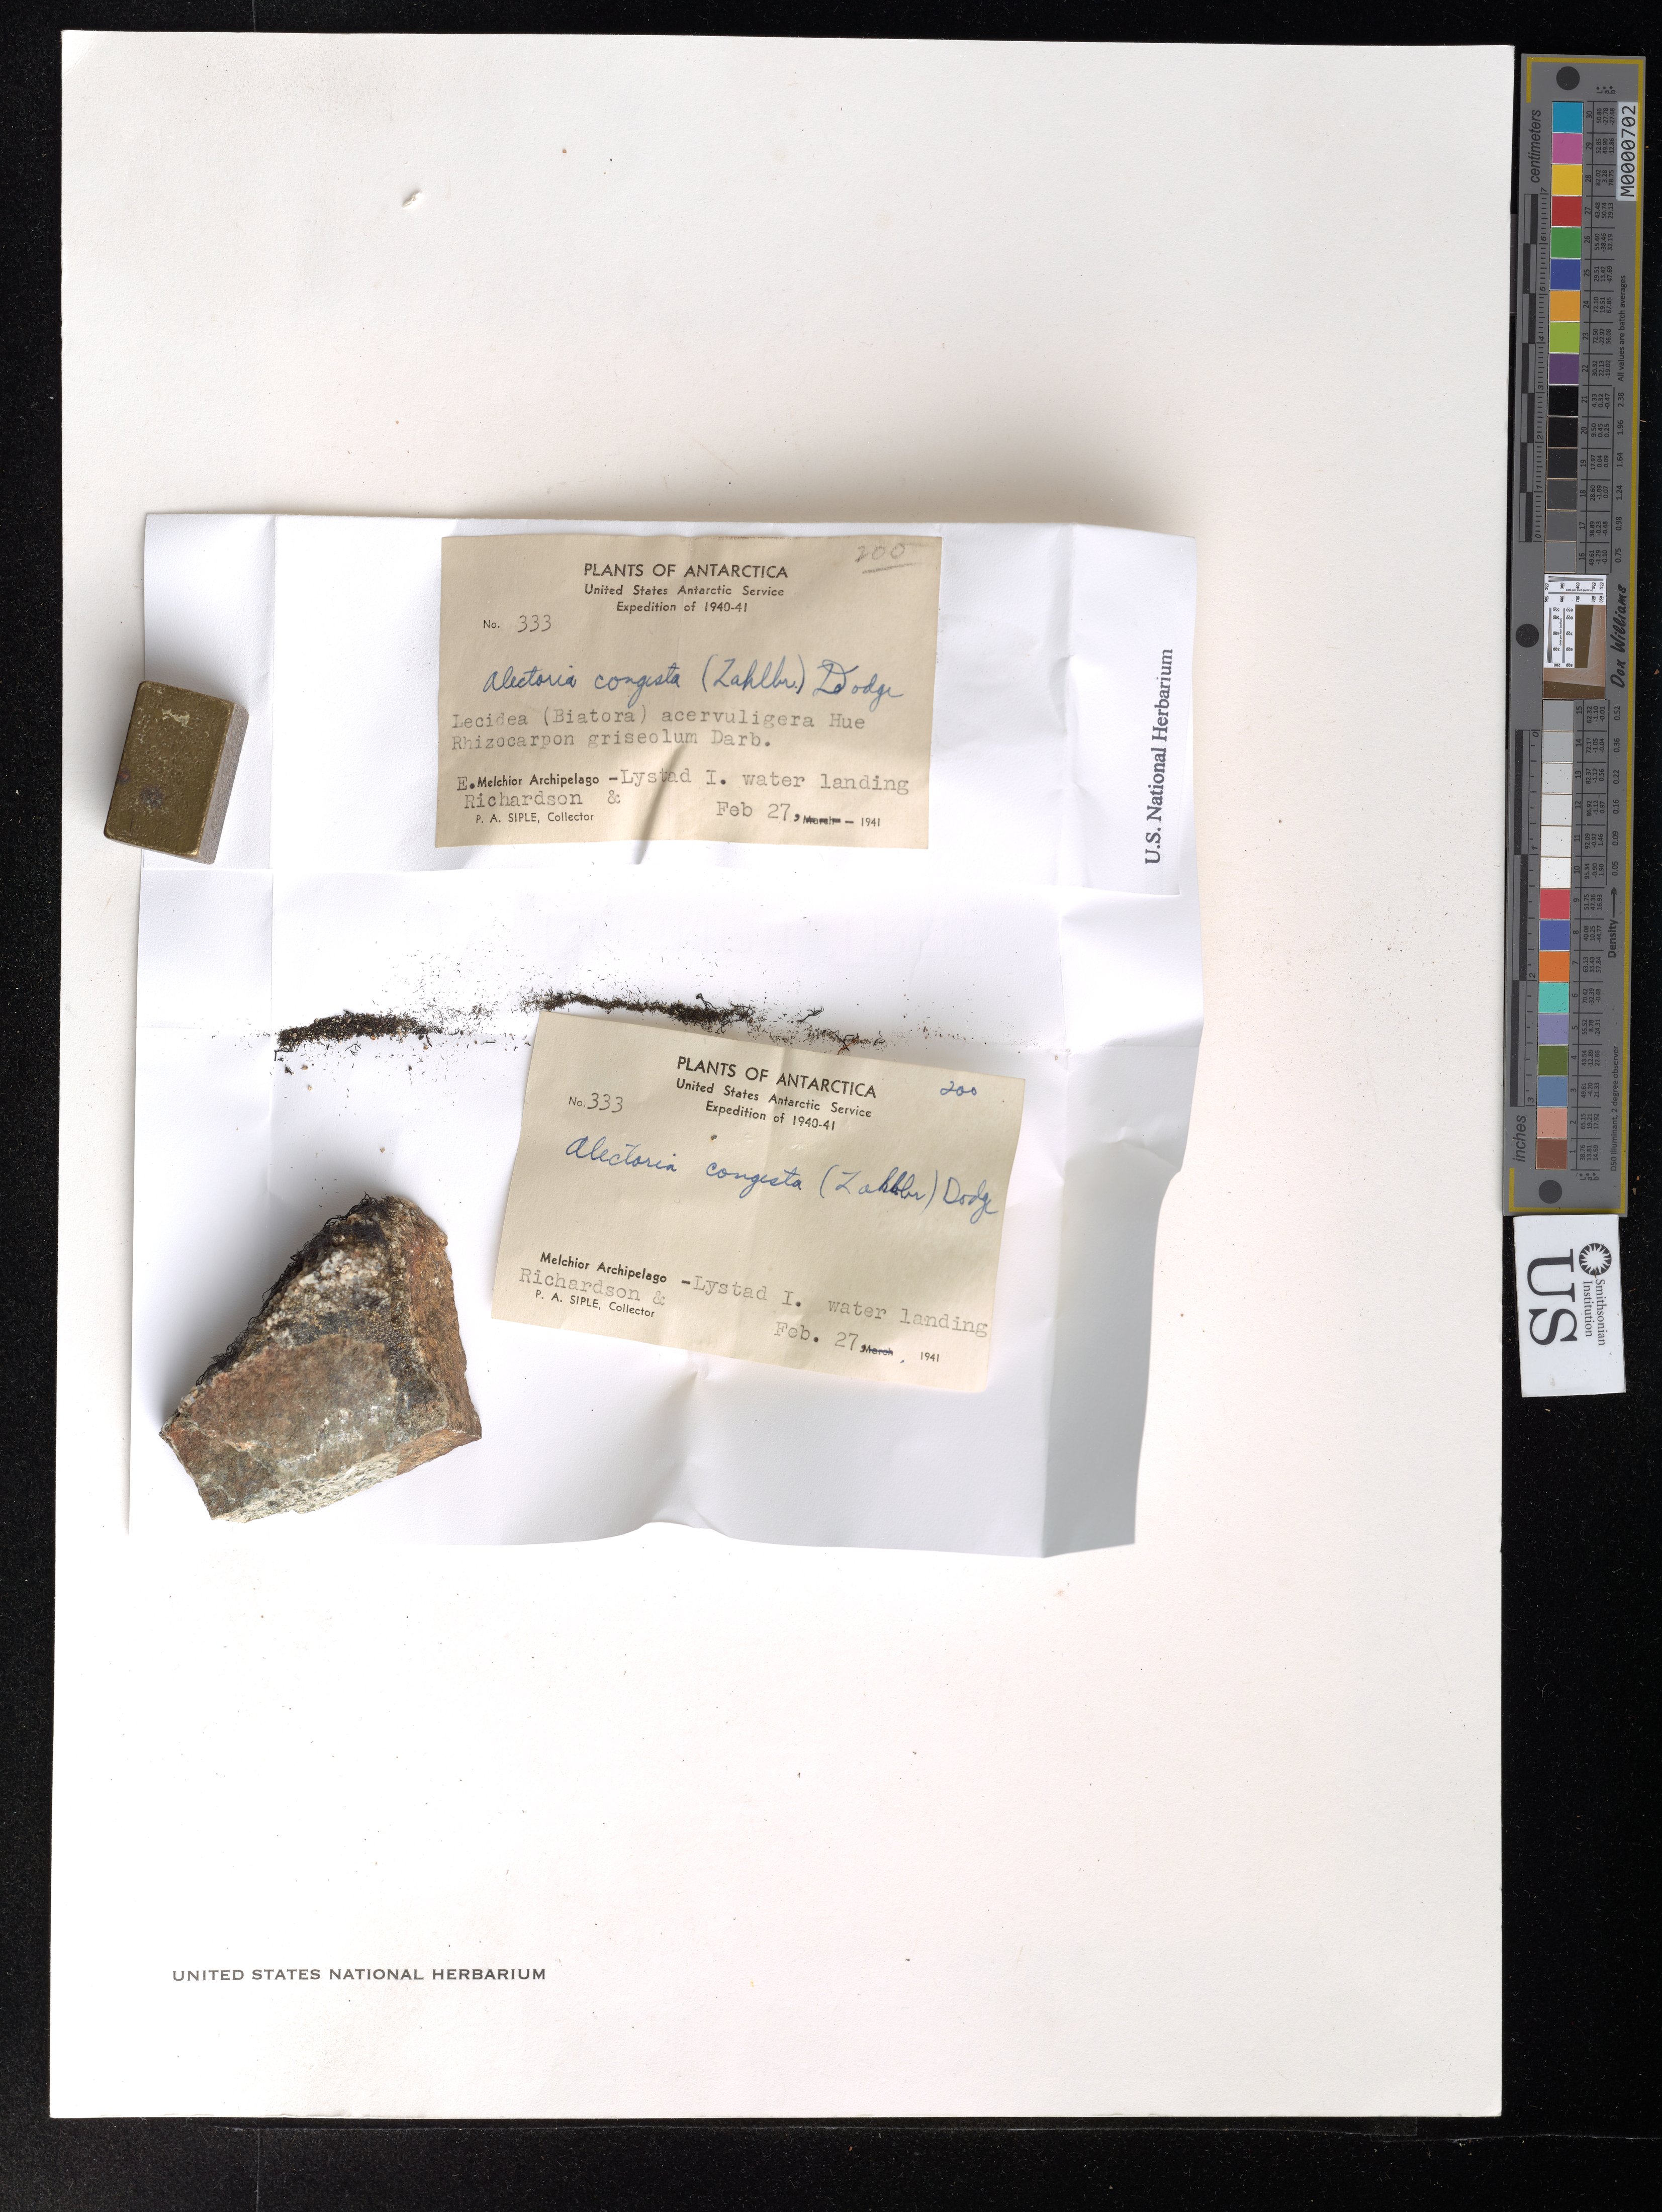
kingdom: Fungi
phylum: Ascomycota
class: Lecanoromycetes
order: Caliciales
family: Caliciaceae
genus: Amandinea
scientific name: Amandinea coniops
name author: (Wahlenb.) M. Choisy ex Scheid & H. Mayrhofer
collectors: -- Richardson & P. Siple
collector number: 333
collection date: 1941-02-27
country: Antarctica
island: Lystad